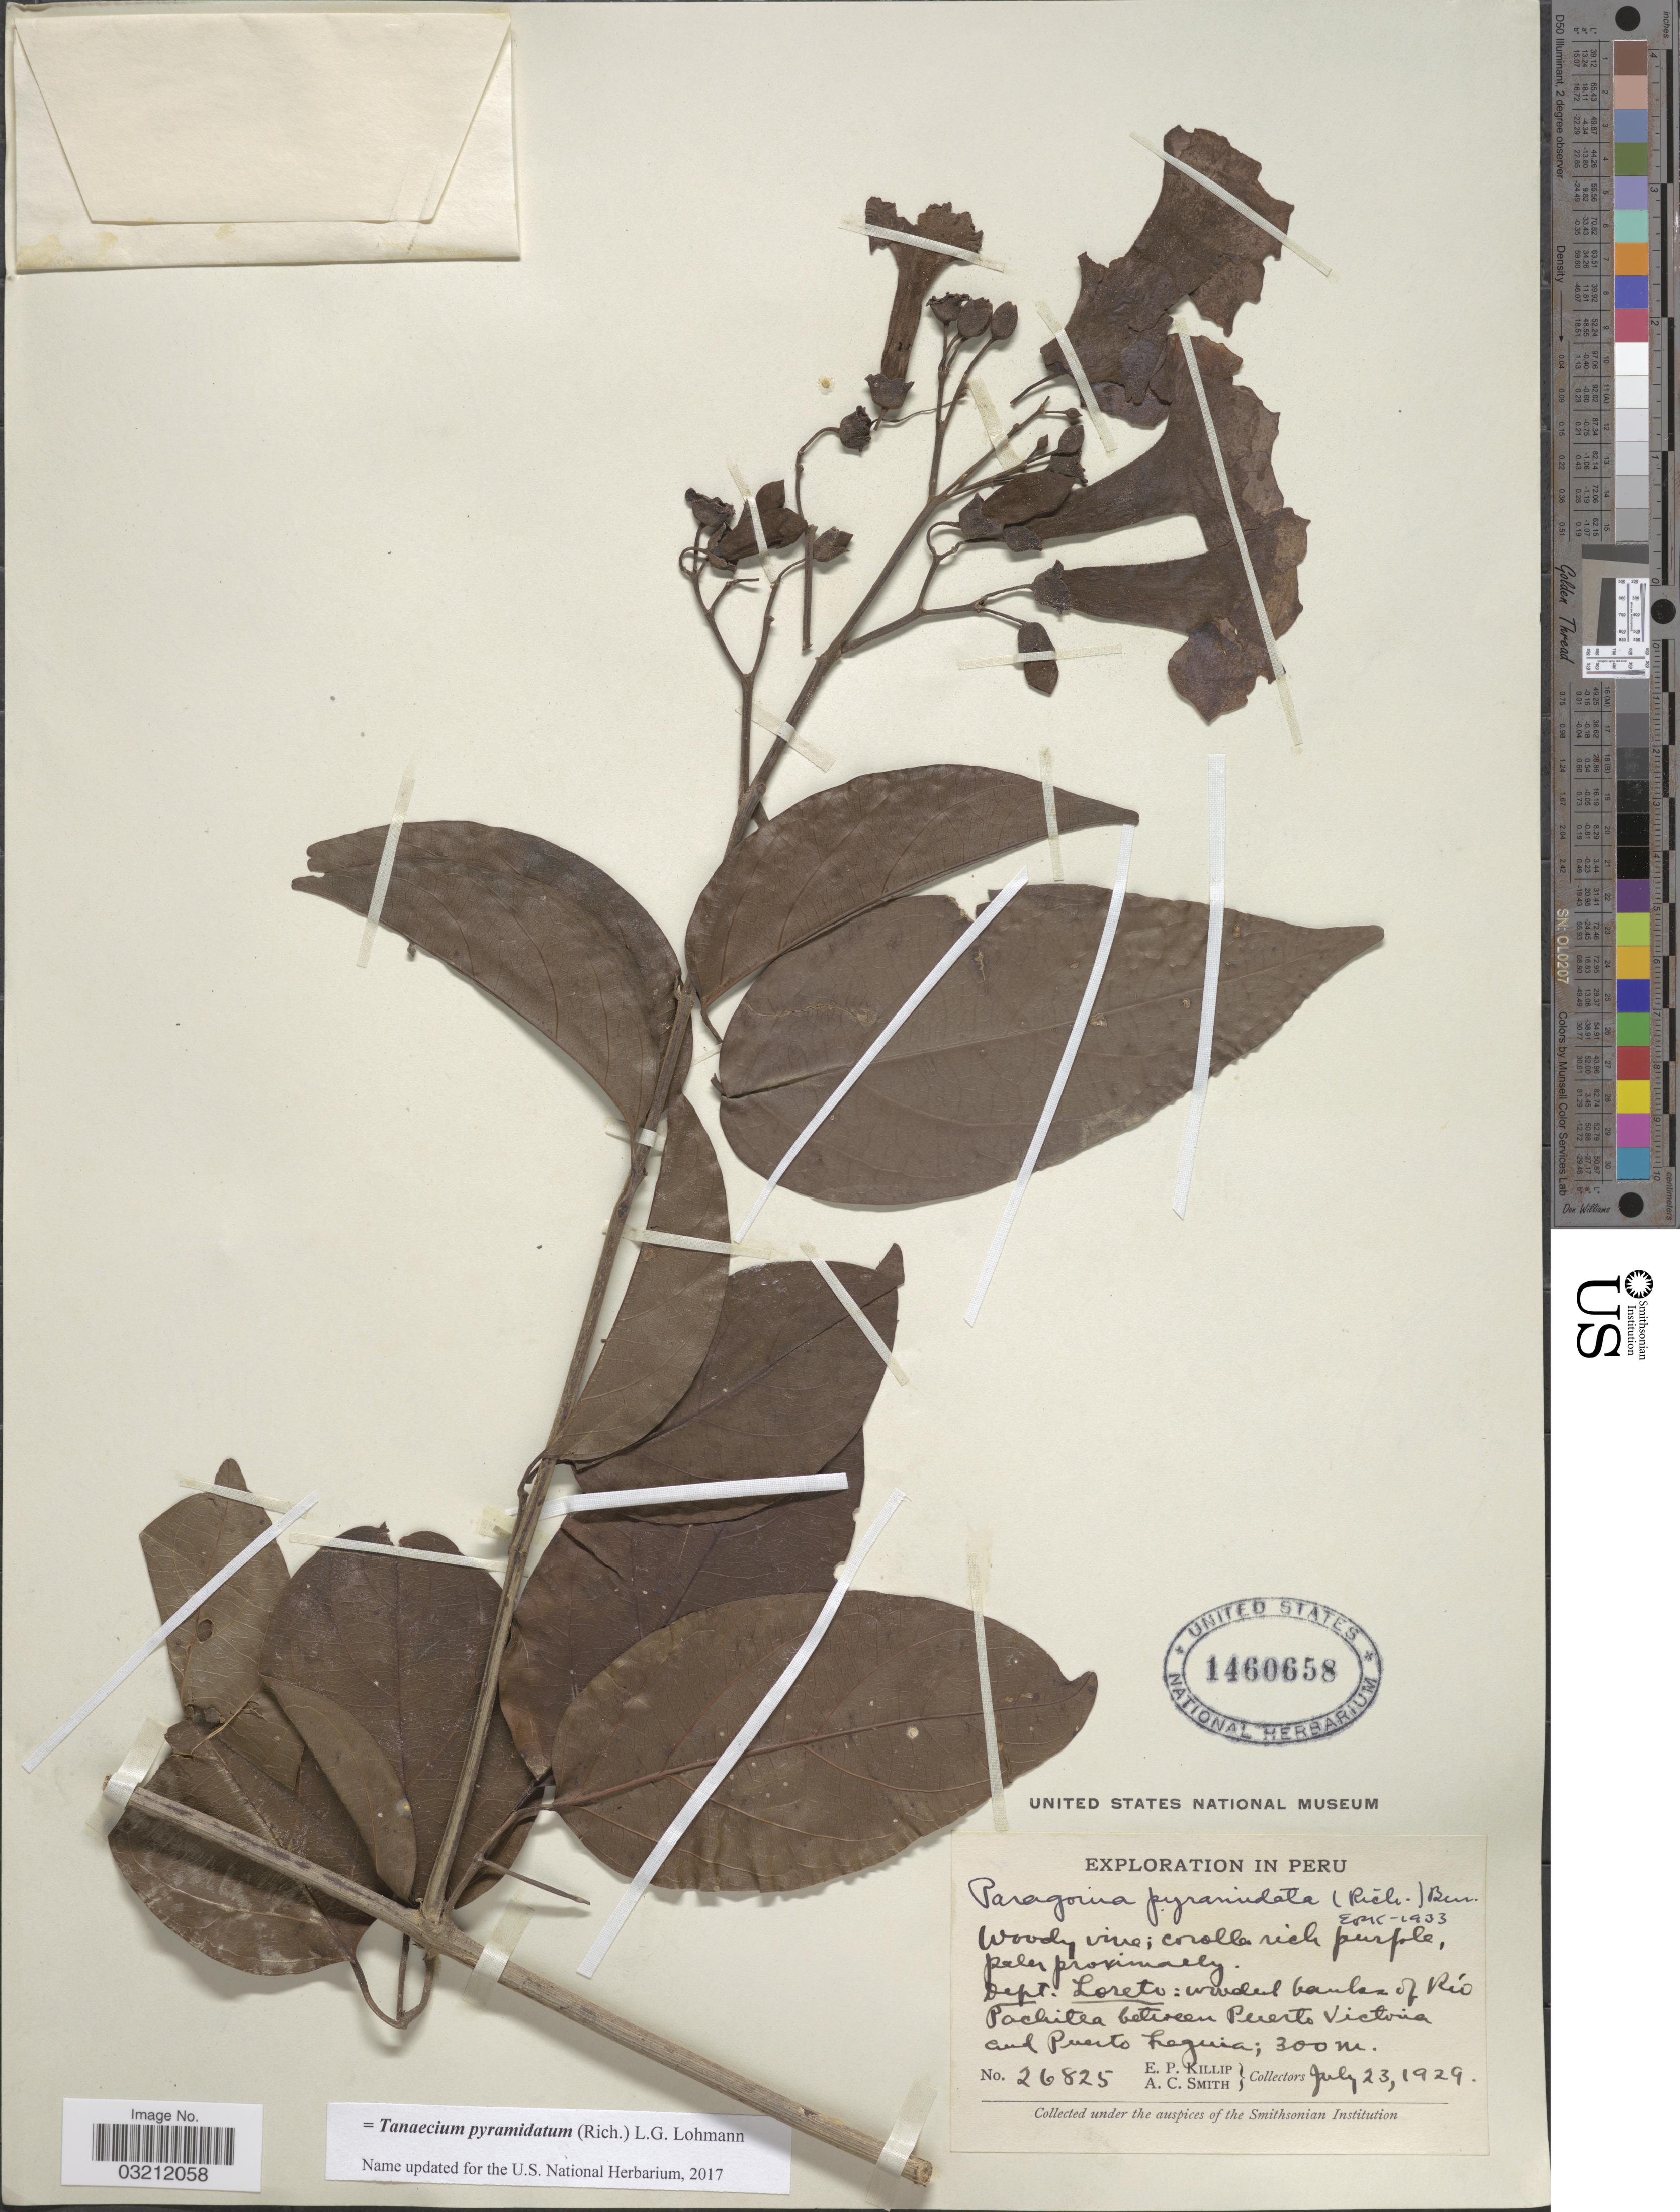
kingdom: Plantae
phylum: Tracheophyta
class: Magnoliopsida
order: Lamiales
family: Bignoniaceae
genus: Tanaecium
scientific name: Tanaecium pyramidatum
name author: (Rich.) L.G. Lohmann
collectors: E. P. Killip & A. C. Smith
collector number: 26825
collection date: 1929-07-23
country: Peru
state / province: Loreto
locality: Wooded banks of Río Pachitea between Puerto Victoria and Puerto Leguia.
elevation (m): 300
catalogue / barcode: US 1460658